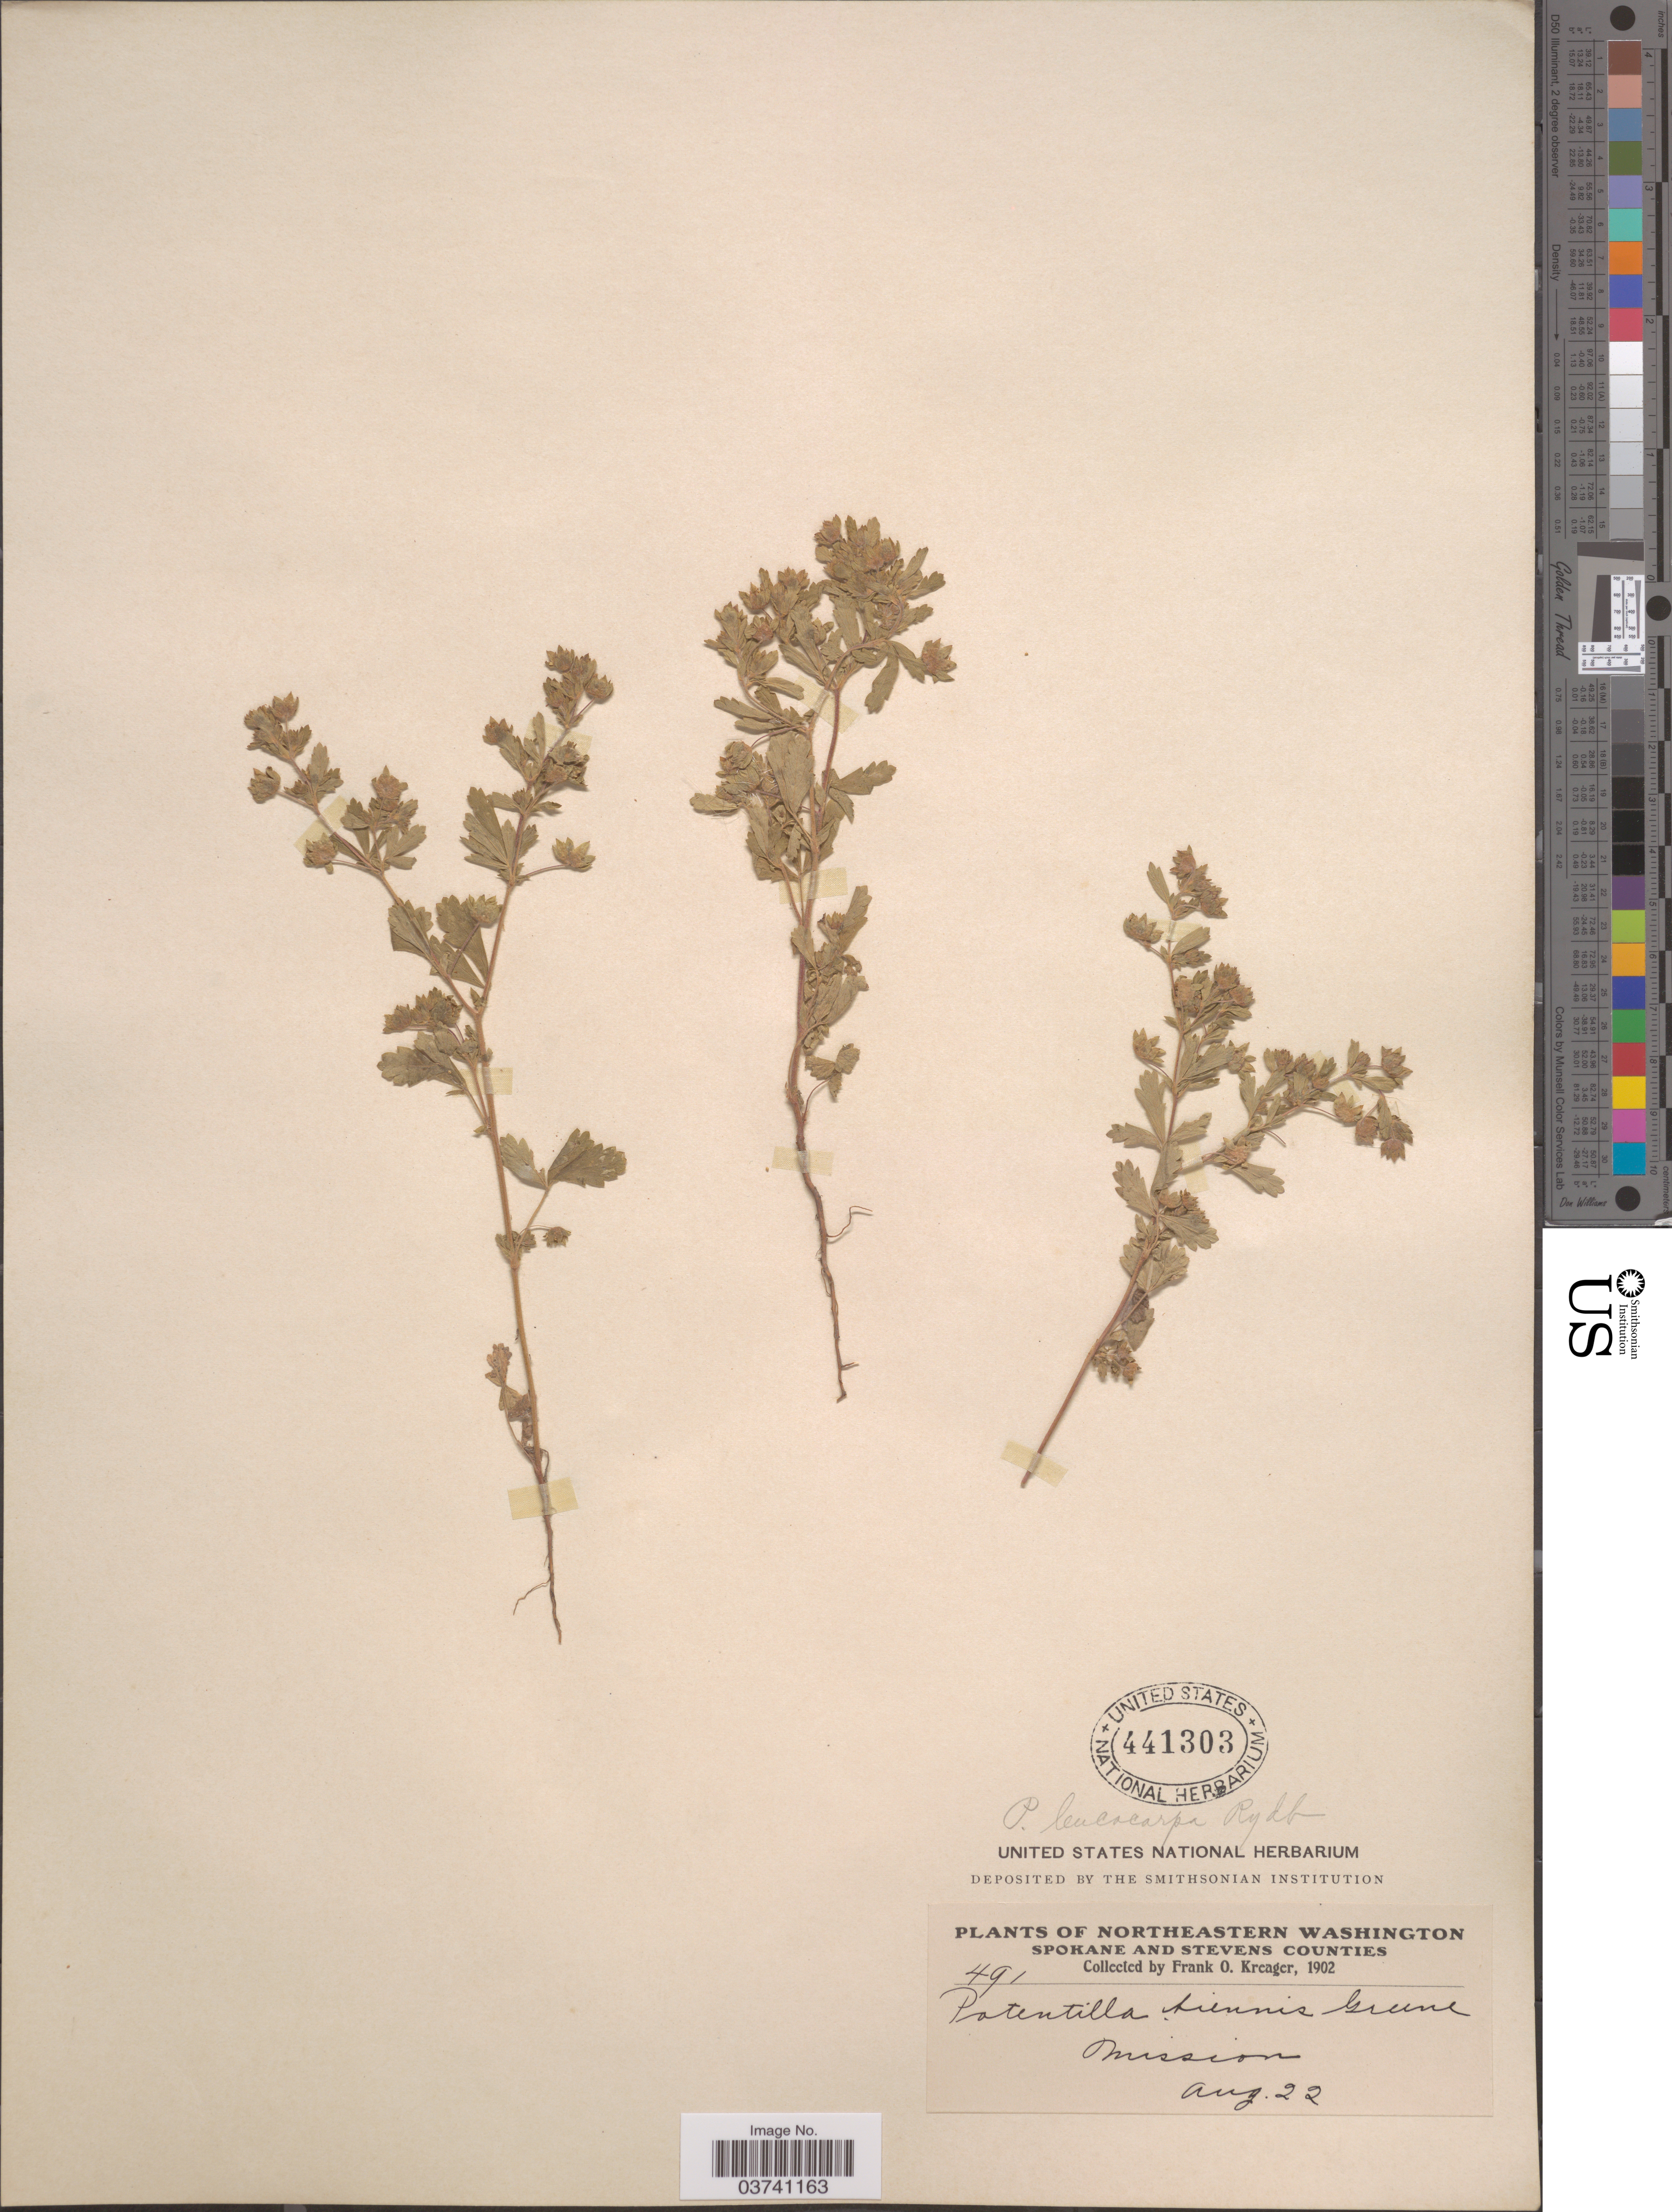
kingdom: Plantae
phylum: Tracheophyta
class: Magnoliopsida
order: Rosales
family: Rosaceae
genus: Potentilla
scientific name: Potentilla rivalis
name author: Nutt.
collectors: F. Kreager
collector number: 491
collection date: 1902-08-22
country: United States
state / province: Washington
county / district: Spokane / Stevens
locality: Northeastern Washington. Spokane and Stevens Counties. Mission.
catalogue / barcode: US 441303